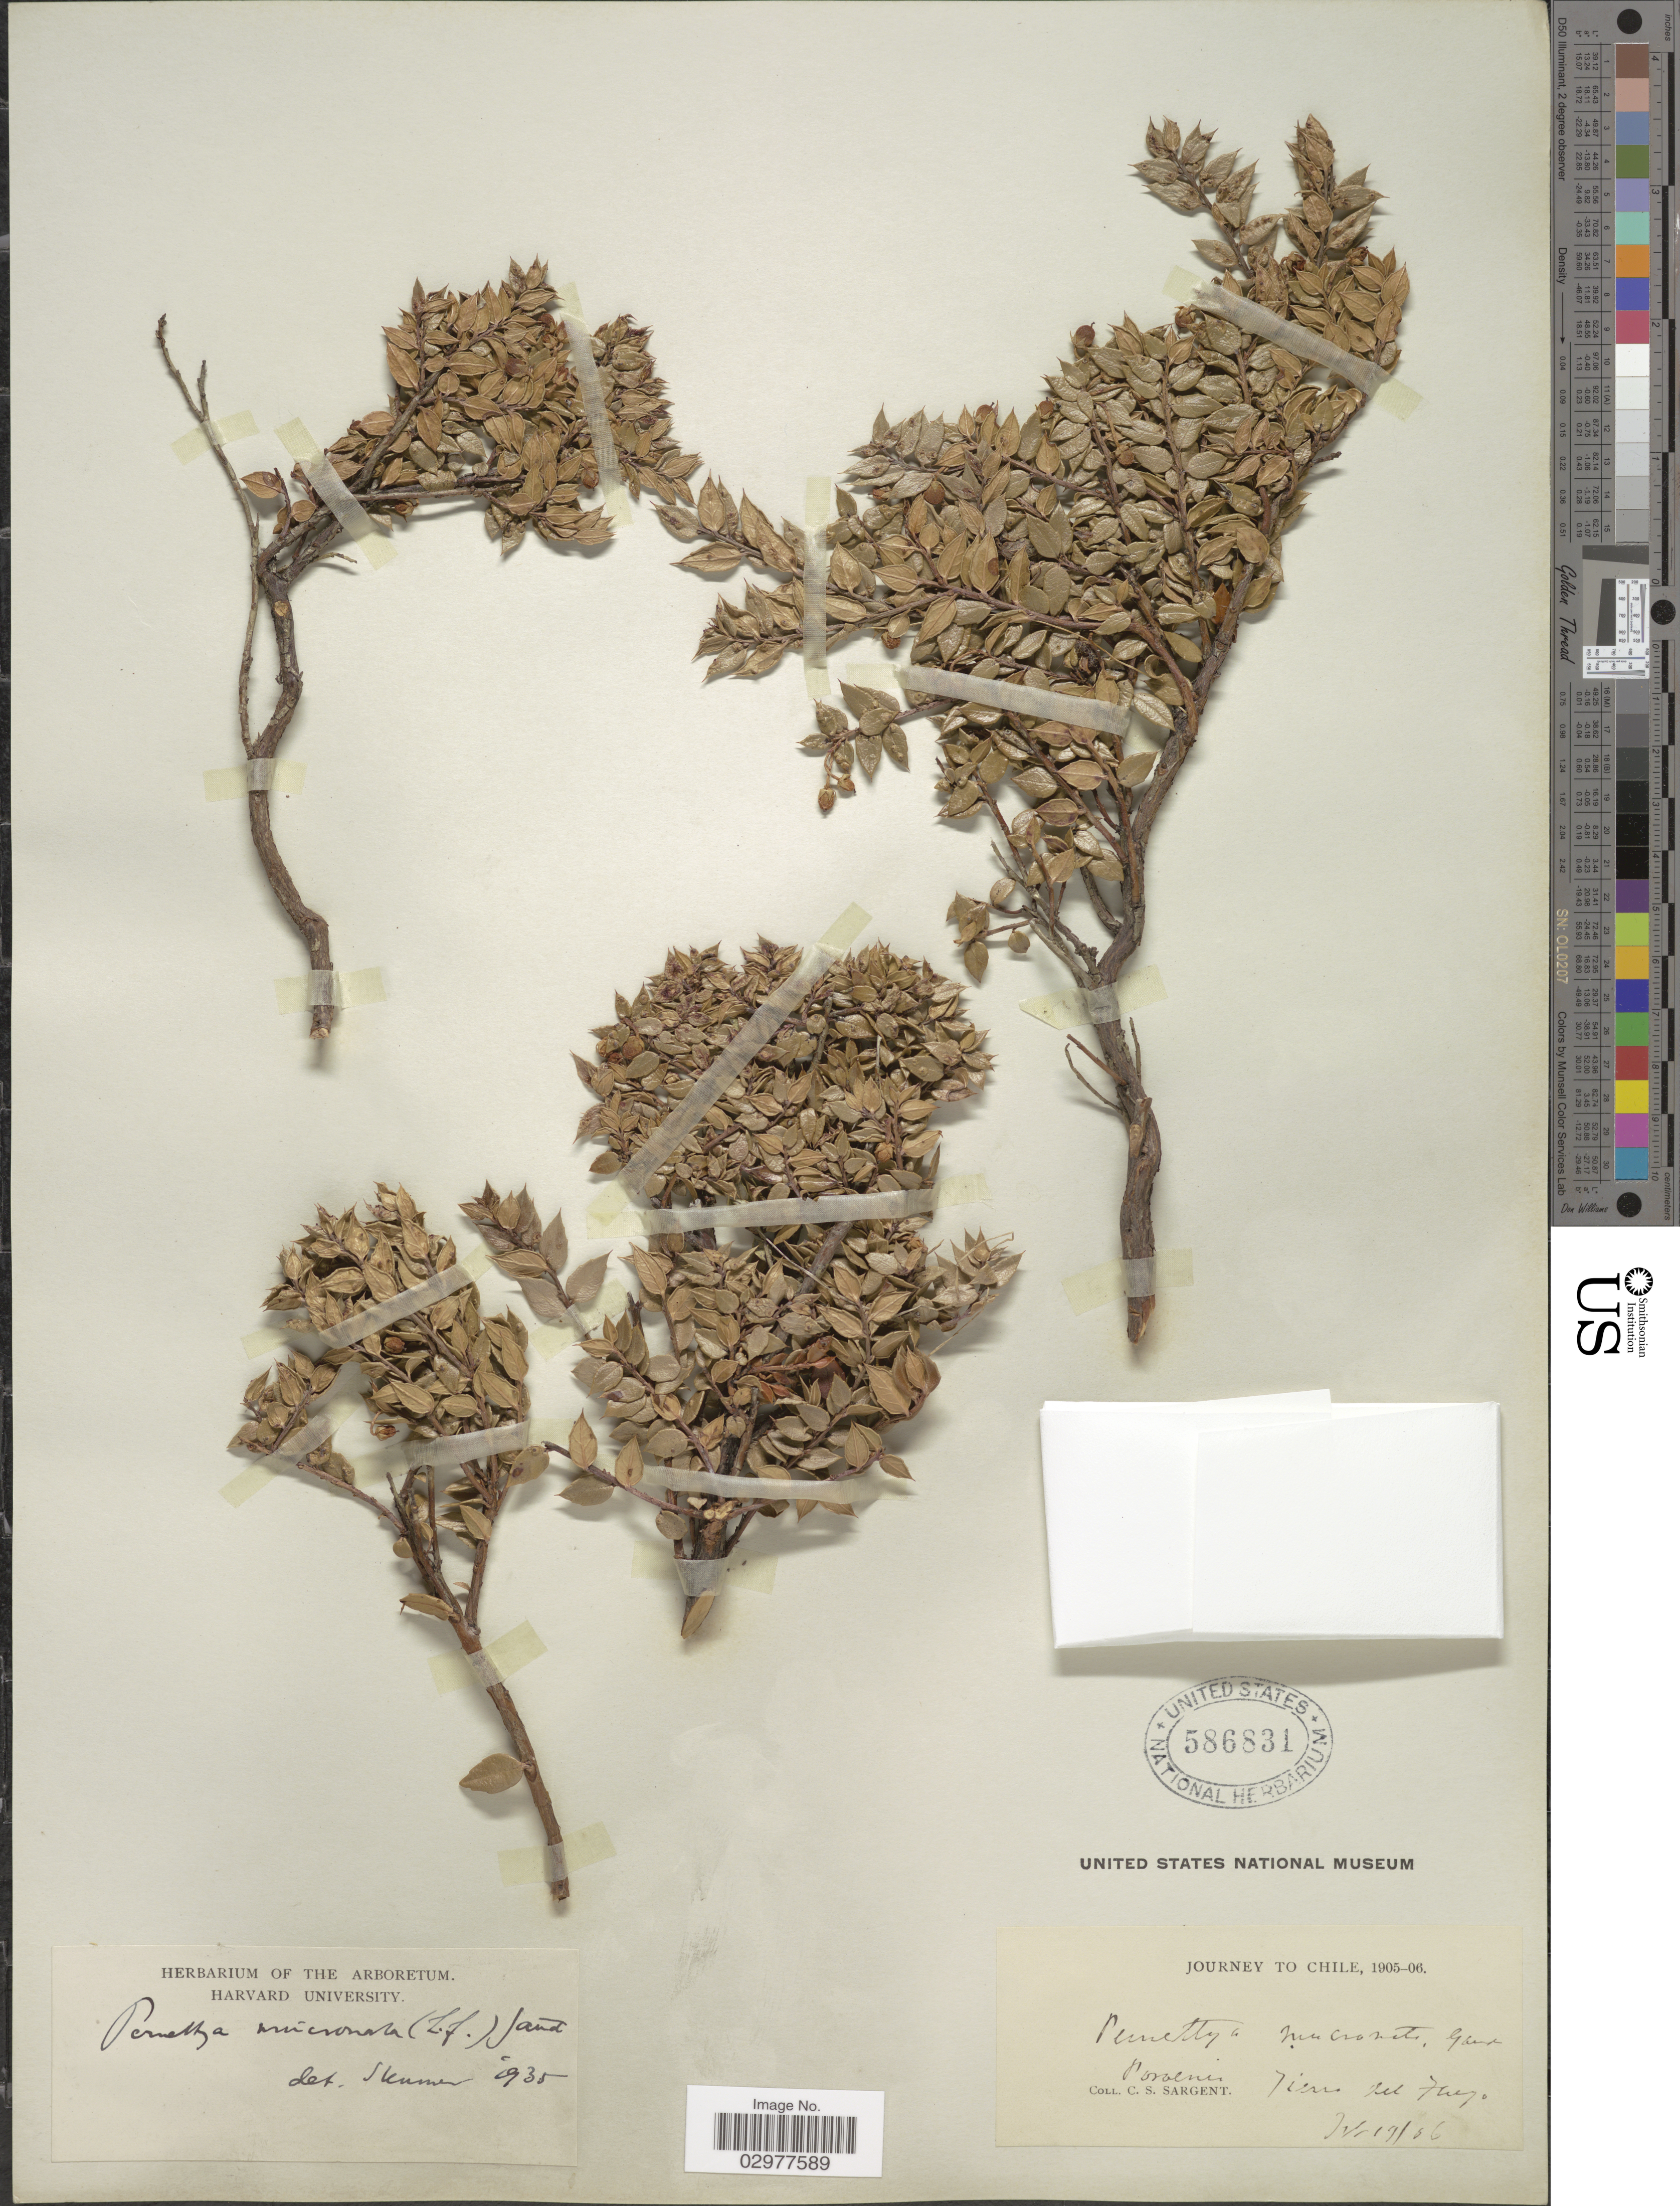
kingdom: Plantae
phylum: Tracheophyta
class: Magnoliopsida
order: Ericales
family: Ericaceae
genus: Pernettya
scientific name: Pernettya mucronata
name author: (L. f.) Gaudich. ex A. Spreng.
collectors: C. S. Sargent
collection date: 1906-02-19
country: Chile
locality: Porvenir, Tierra del Fuego.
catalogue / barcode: US 586831